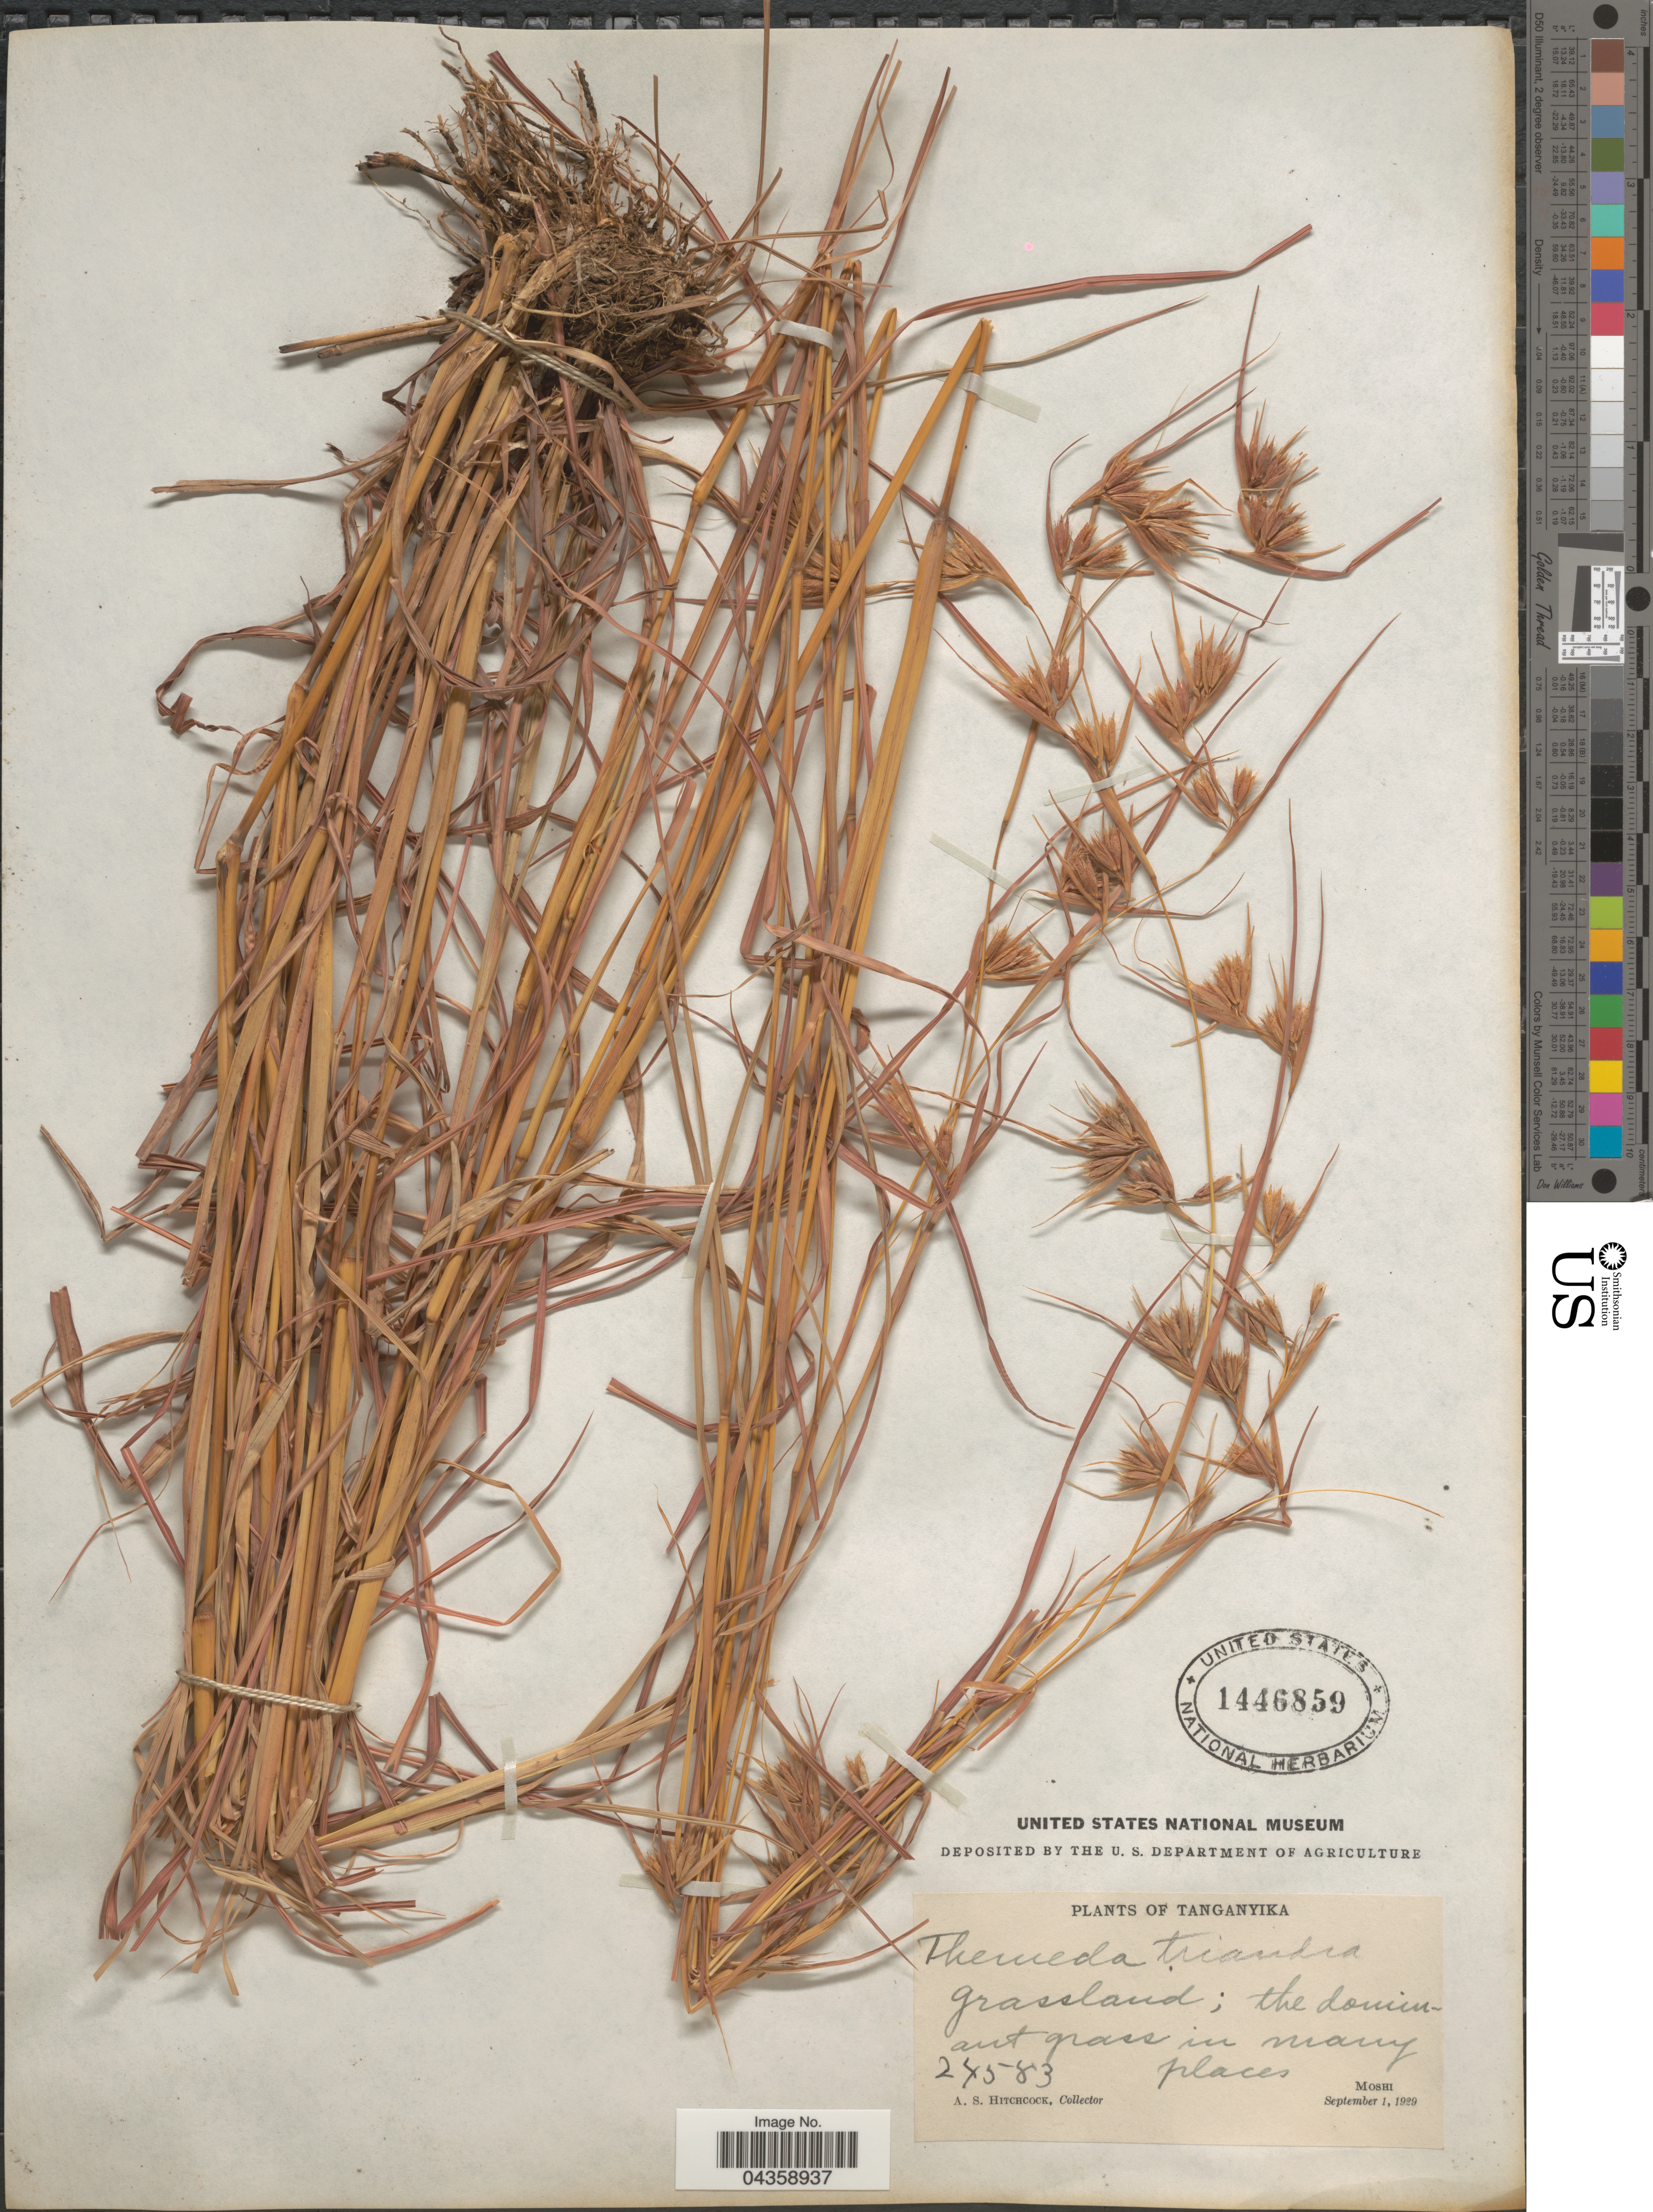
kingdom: Plantae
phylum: Tracheophyta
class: Liliopsida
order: Poales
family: Poaceae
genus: Themeda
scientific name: Themeda triandra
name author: Forssk.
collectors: A. S. Hitchcock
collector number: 24583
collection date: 1929-09-01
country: Tanzania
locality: Tanganyika. Moshi.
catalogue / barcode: US 1446859